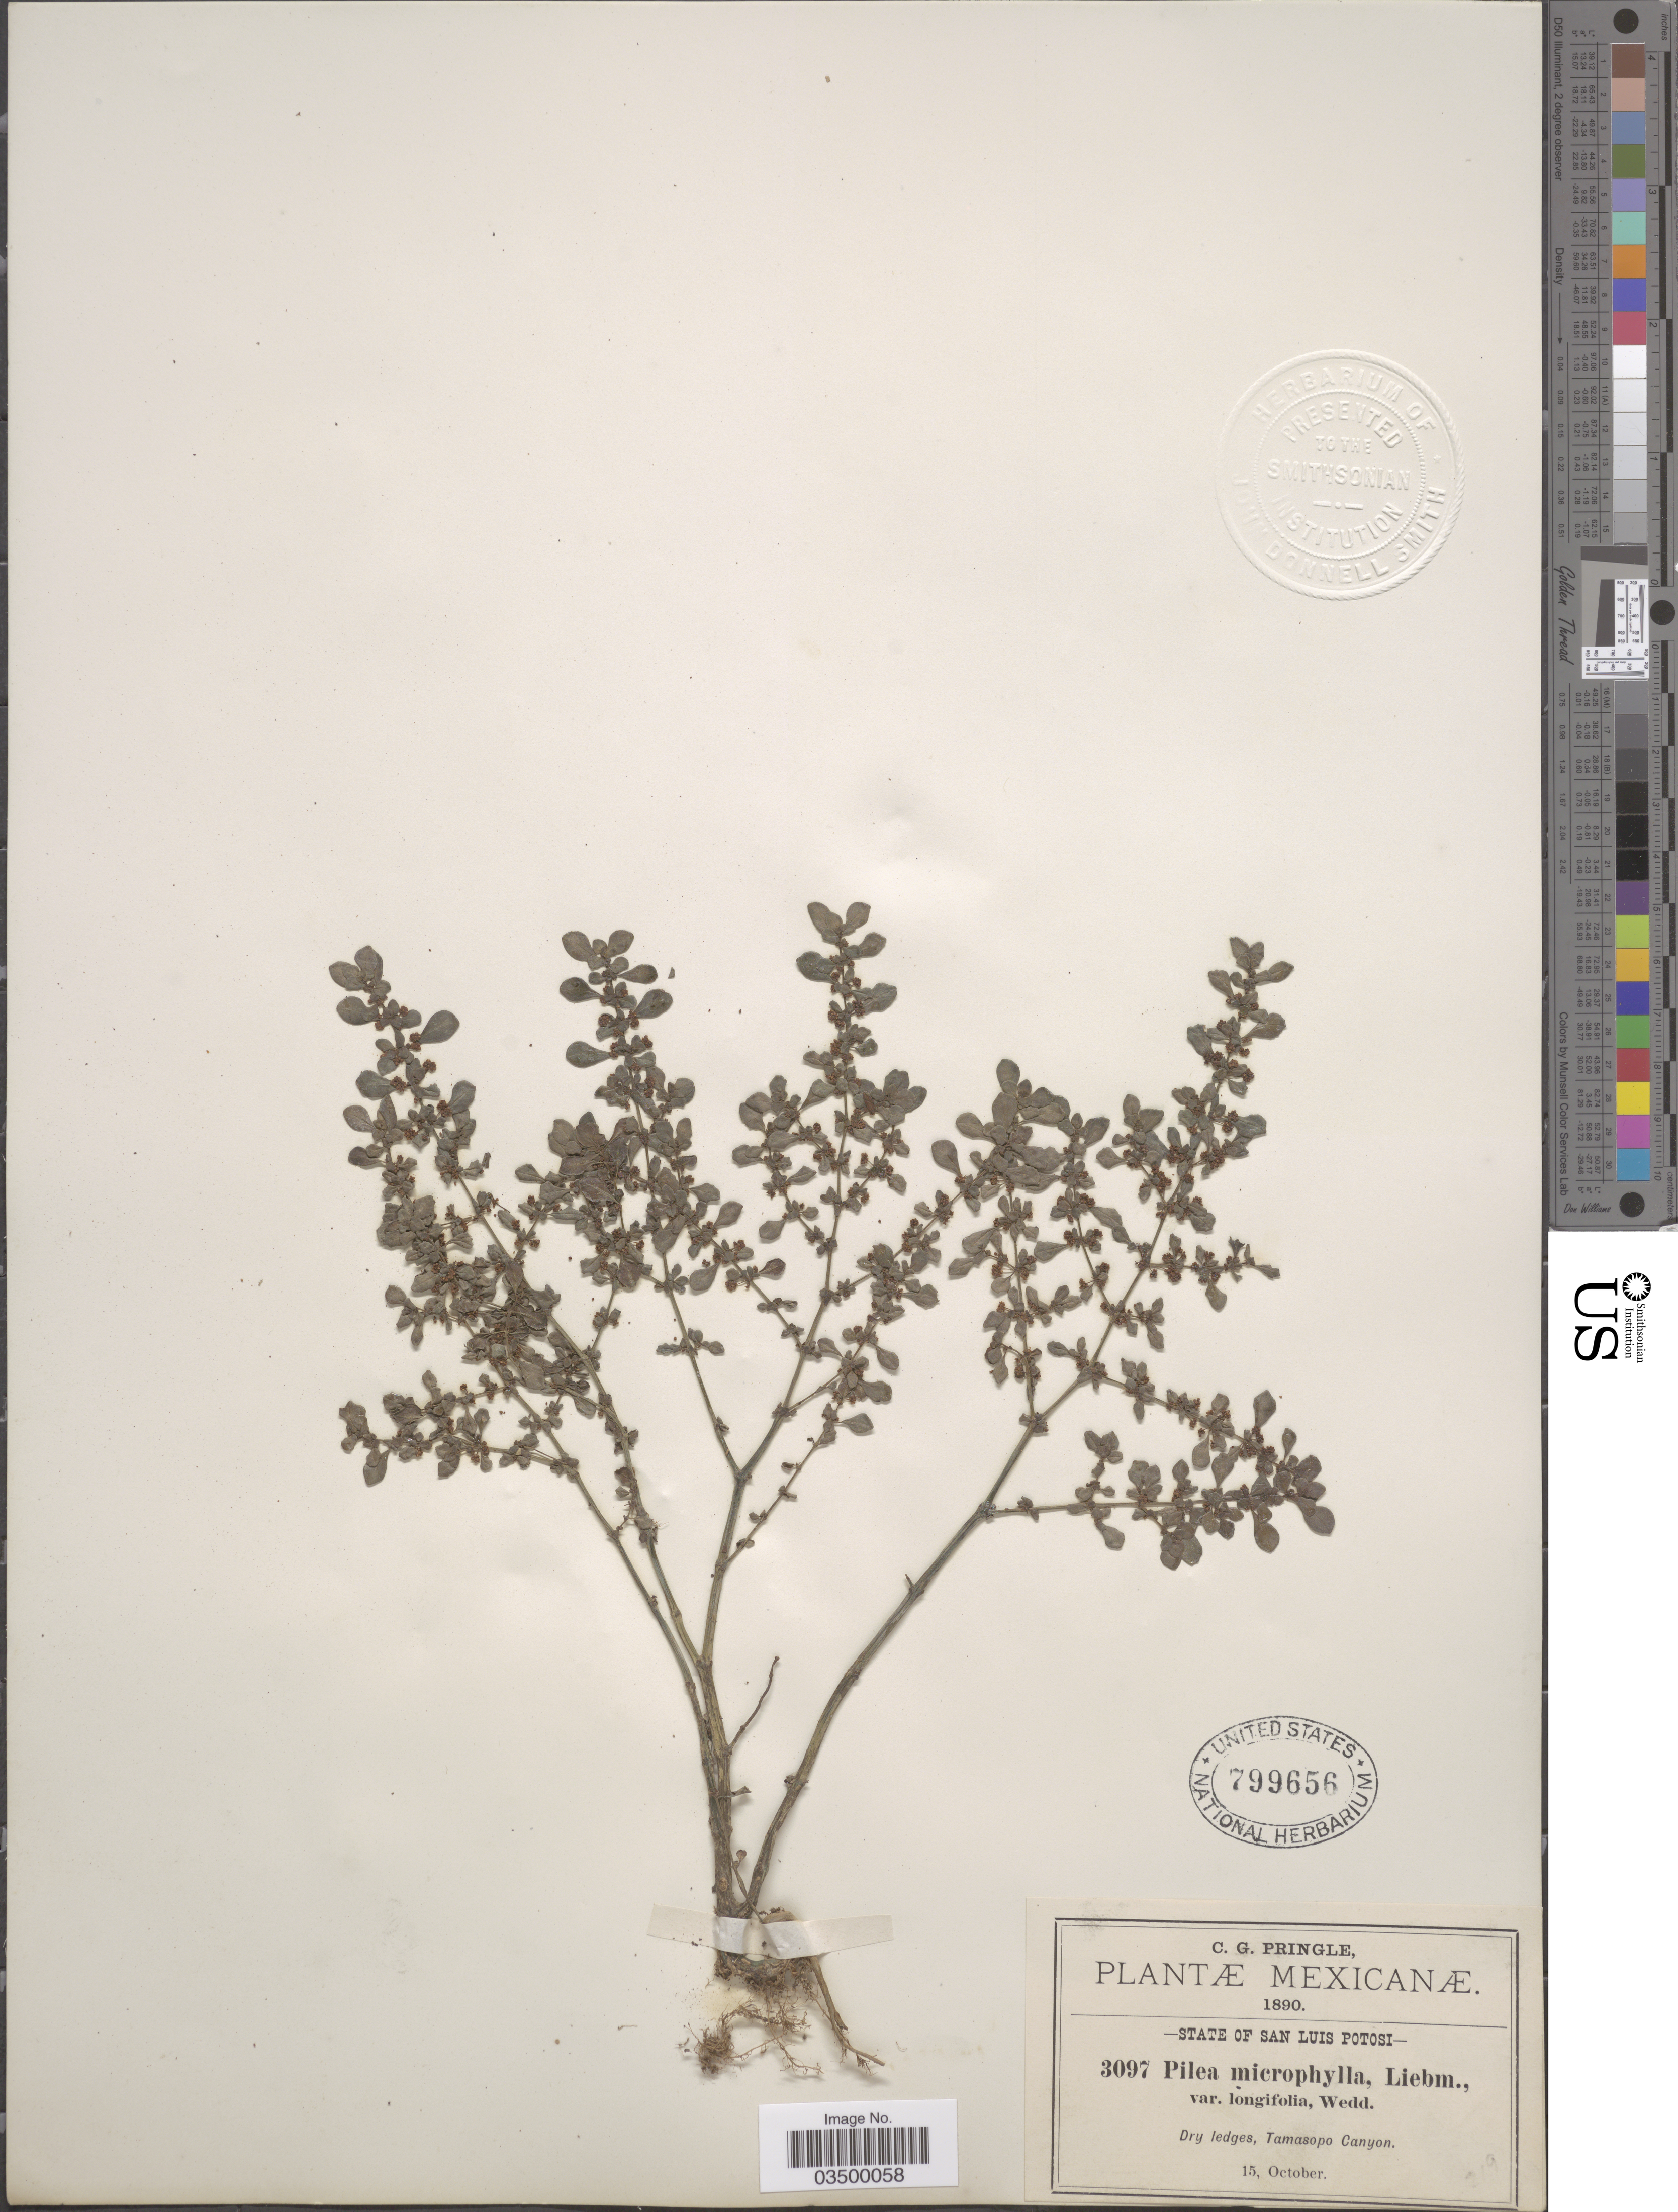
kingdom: Plantae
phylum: Tracheophyta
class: Magnoliopsida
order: Rosales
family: Urticaceae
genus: Pilea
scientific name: Pilea microphylla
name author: (L.) Liebm.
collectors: C. G. Pringle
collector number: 3097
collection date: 1890-10-15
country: Mexico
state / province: San Luis Potosí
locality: Tamasopo Canyon.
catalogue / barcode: US 799656